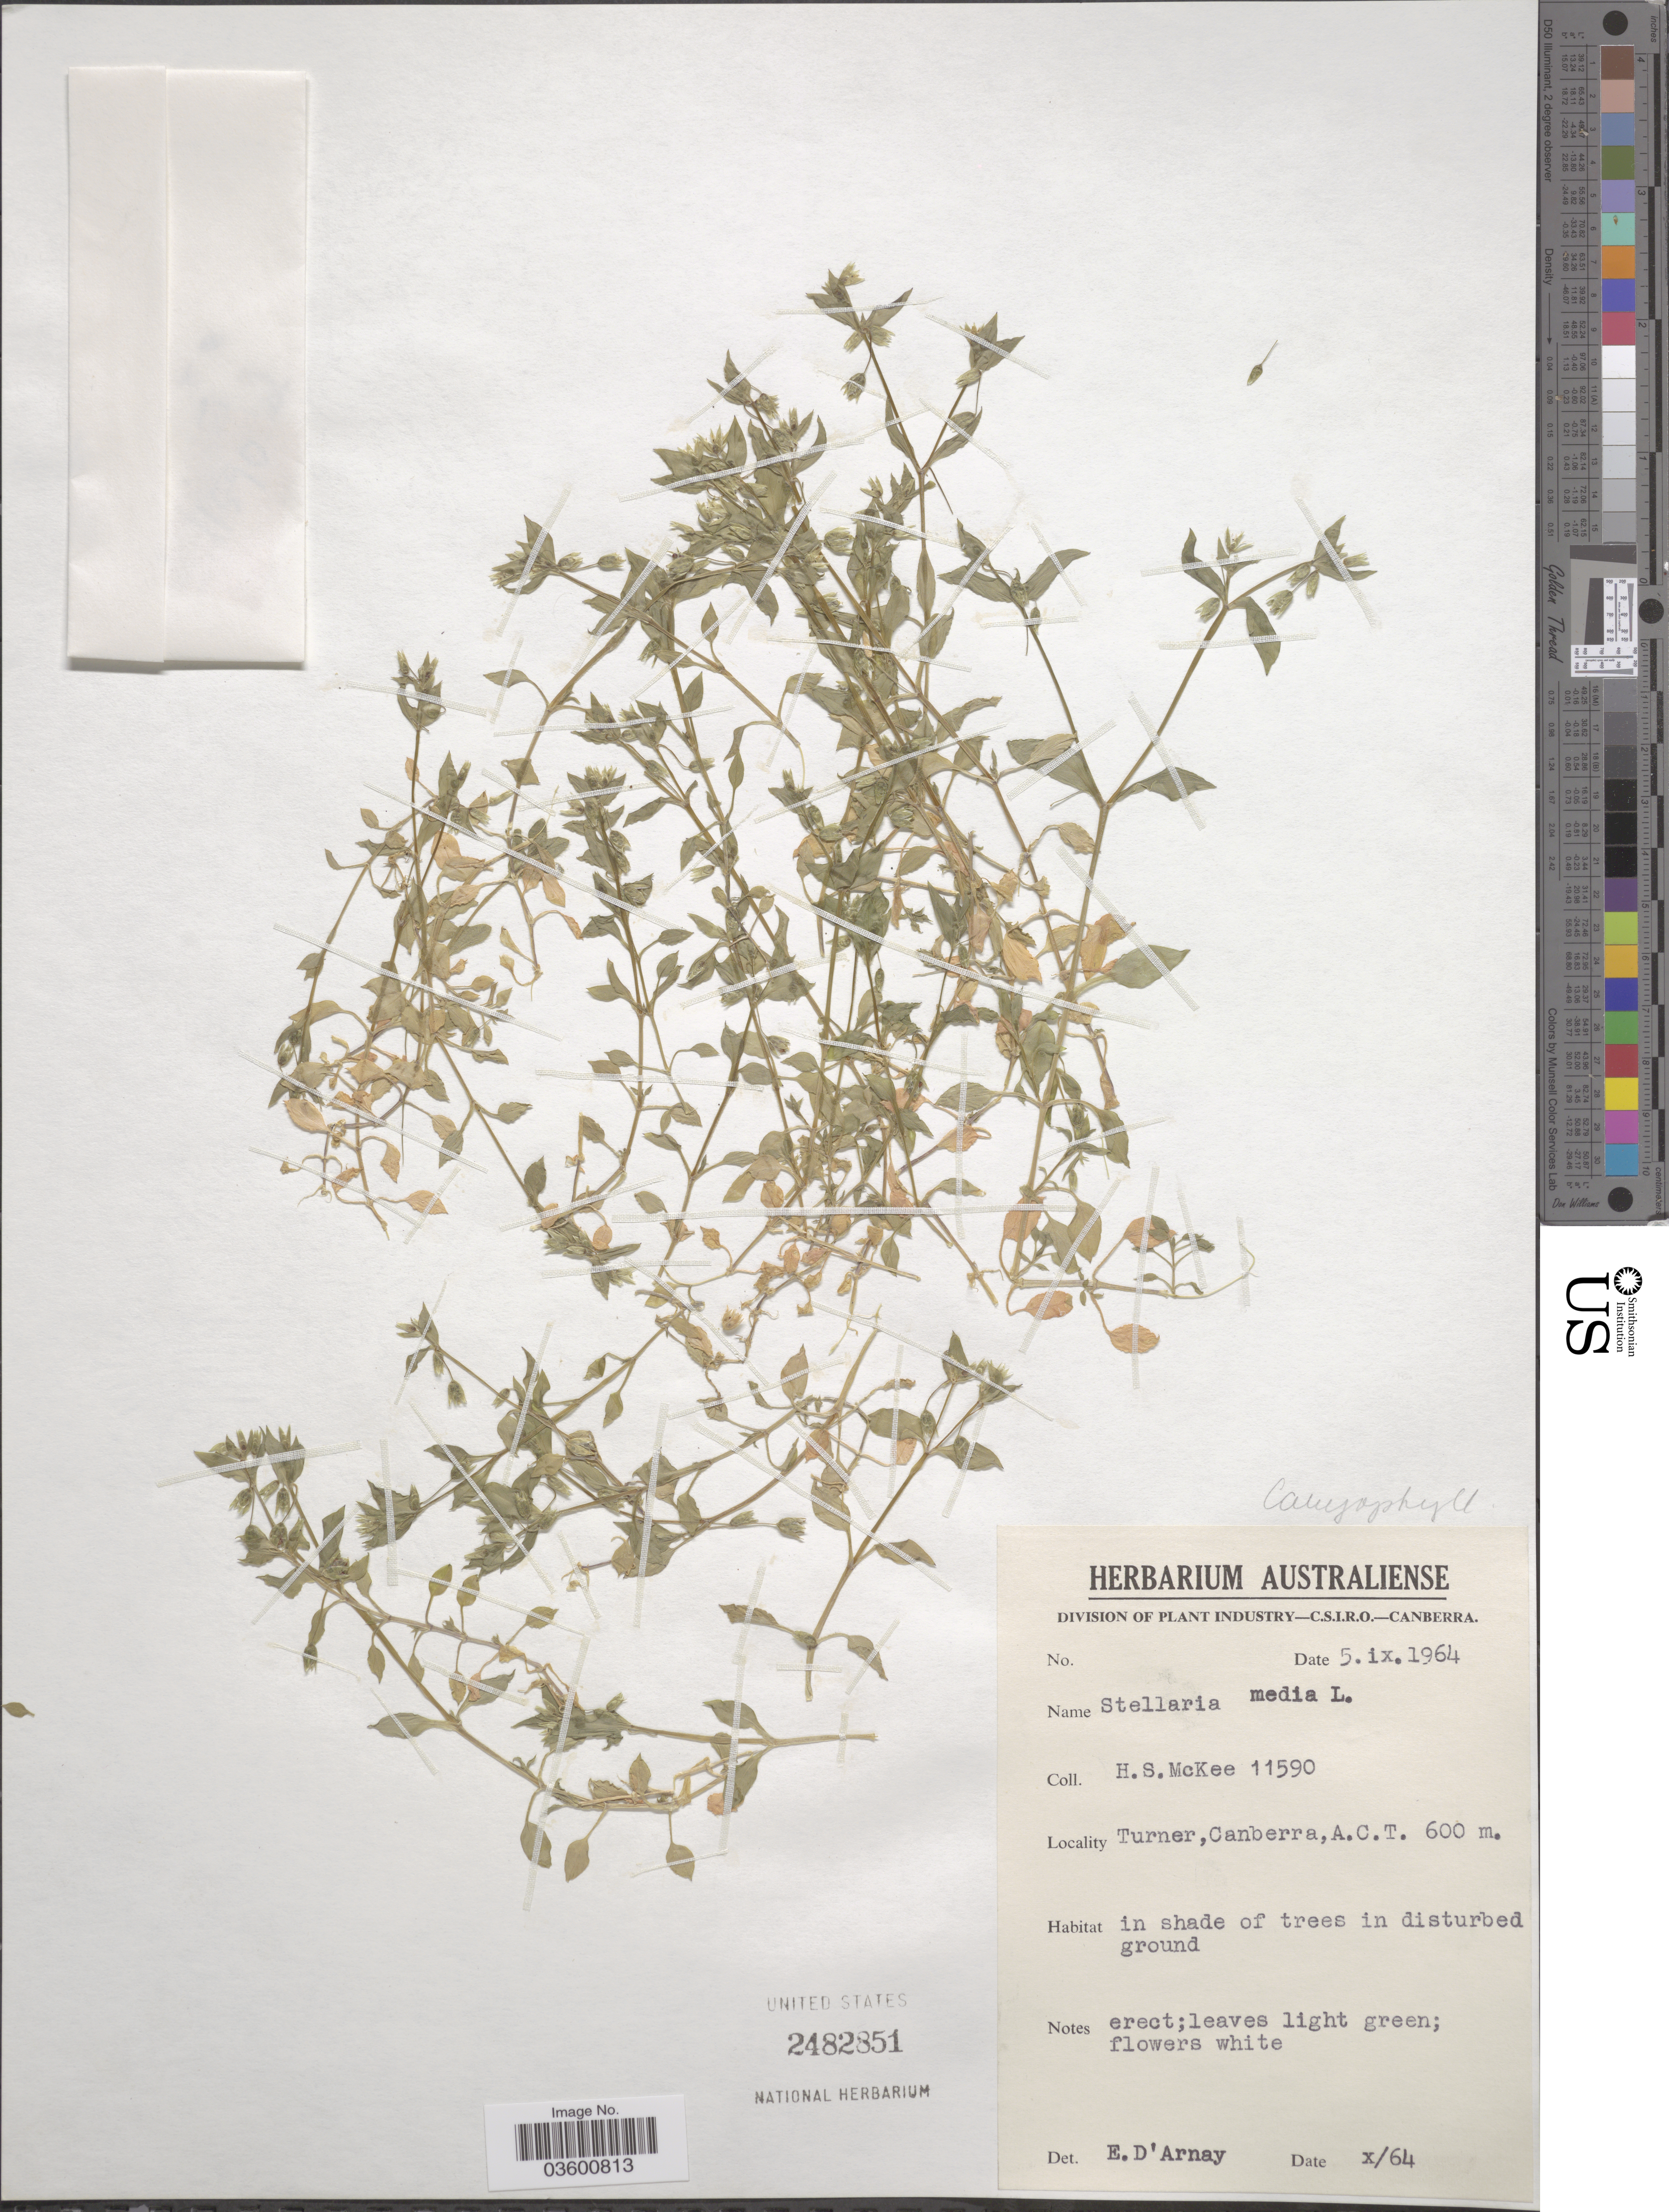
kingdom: Plantae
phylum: Tracheophyta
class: Magnoliopsida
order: Caryophyllales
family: Caryophyllaceae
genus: Stellaria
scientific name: Stellaria media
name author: (L.) Vill.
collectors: H. S. McKee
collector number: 11590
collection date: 1964-09-05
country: Australia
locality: Turner, Canberra, A.C.T.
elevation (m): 600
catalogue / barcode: US 2482851